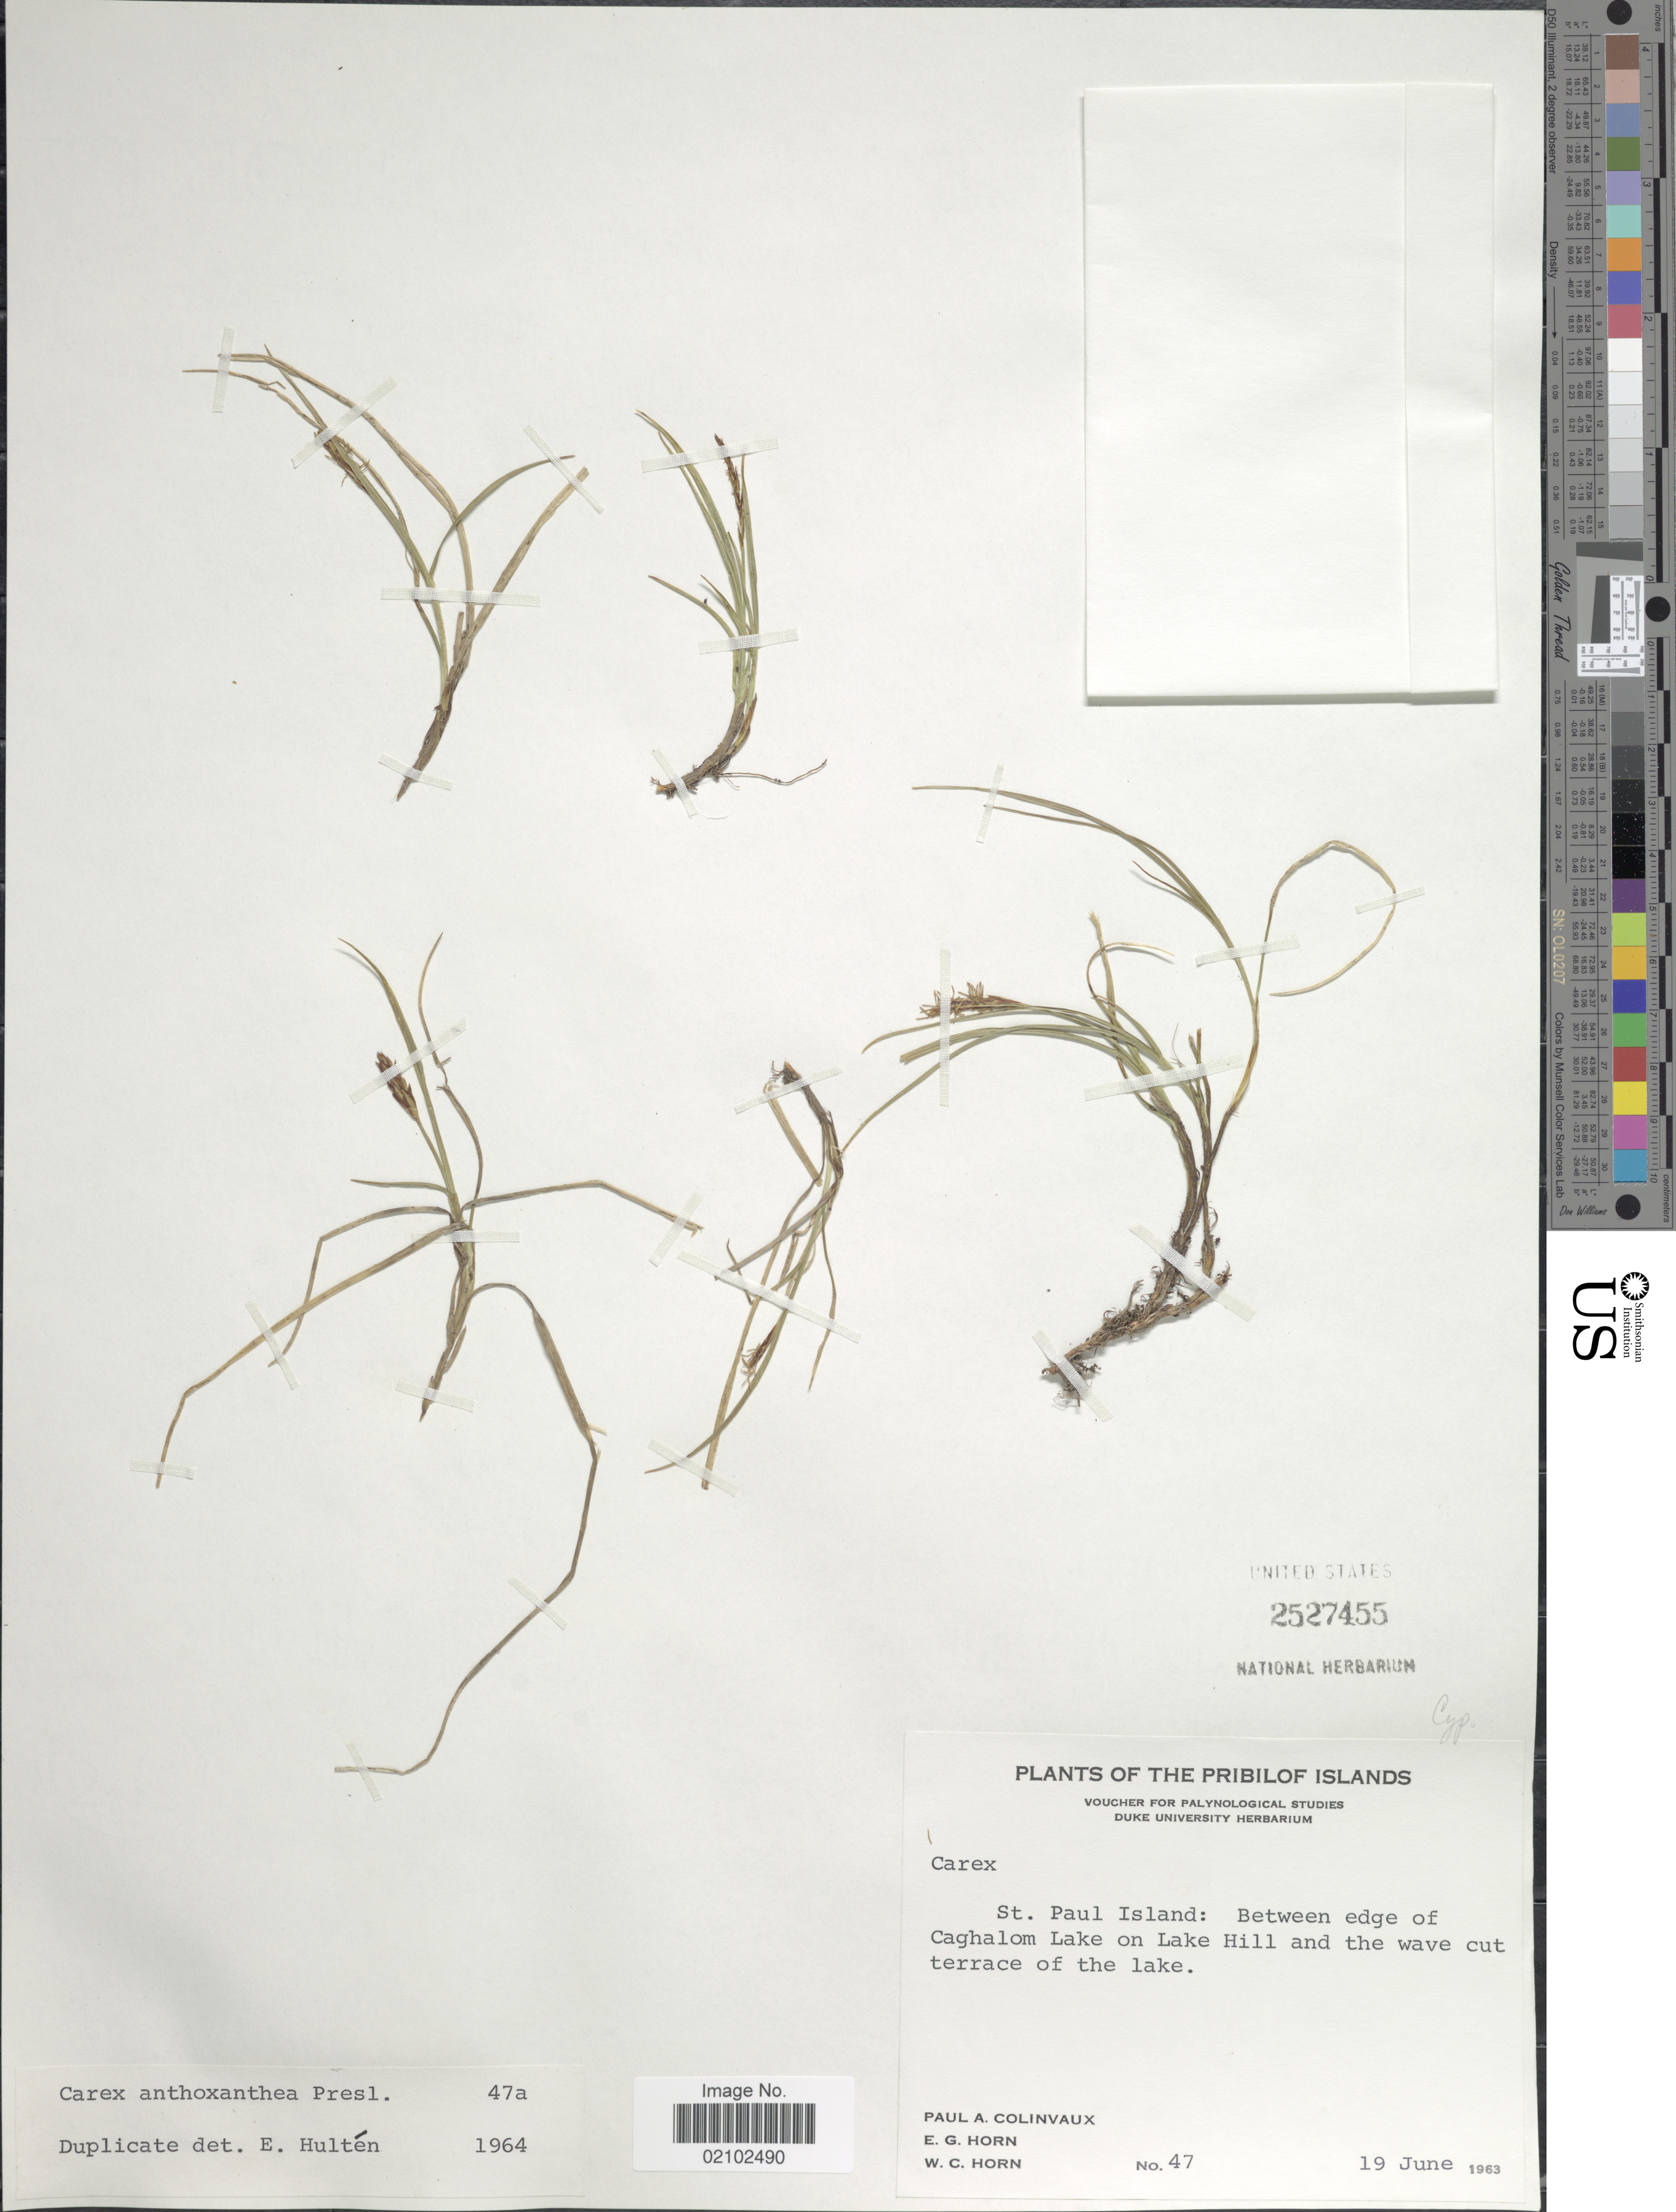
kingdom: Plantae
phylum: Tracheophyta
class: Liliopsida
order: Poales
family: Cyperaceae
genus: Carex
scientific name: Carex anthoxanthea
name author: J. Presl & C. Presl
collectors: P. Colinvaux, E. Horn & W. Horn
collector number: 47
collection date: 1963-06-19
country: United States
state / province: Alaska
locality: The Pribilof Islands, St Paul Island: Between edge of Caghalom Lake on Lake Hill and the wave cut terrace of the lake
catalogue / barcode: US 2527455